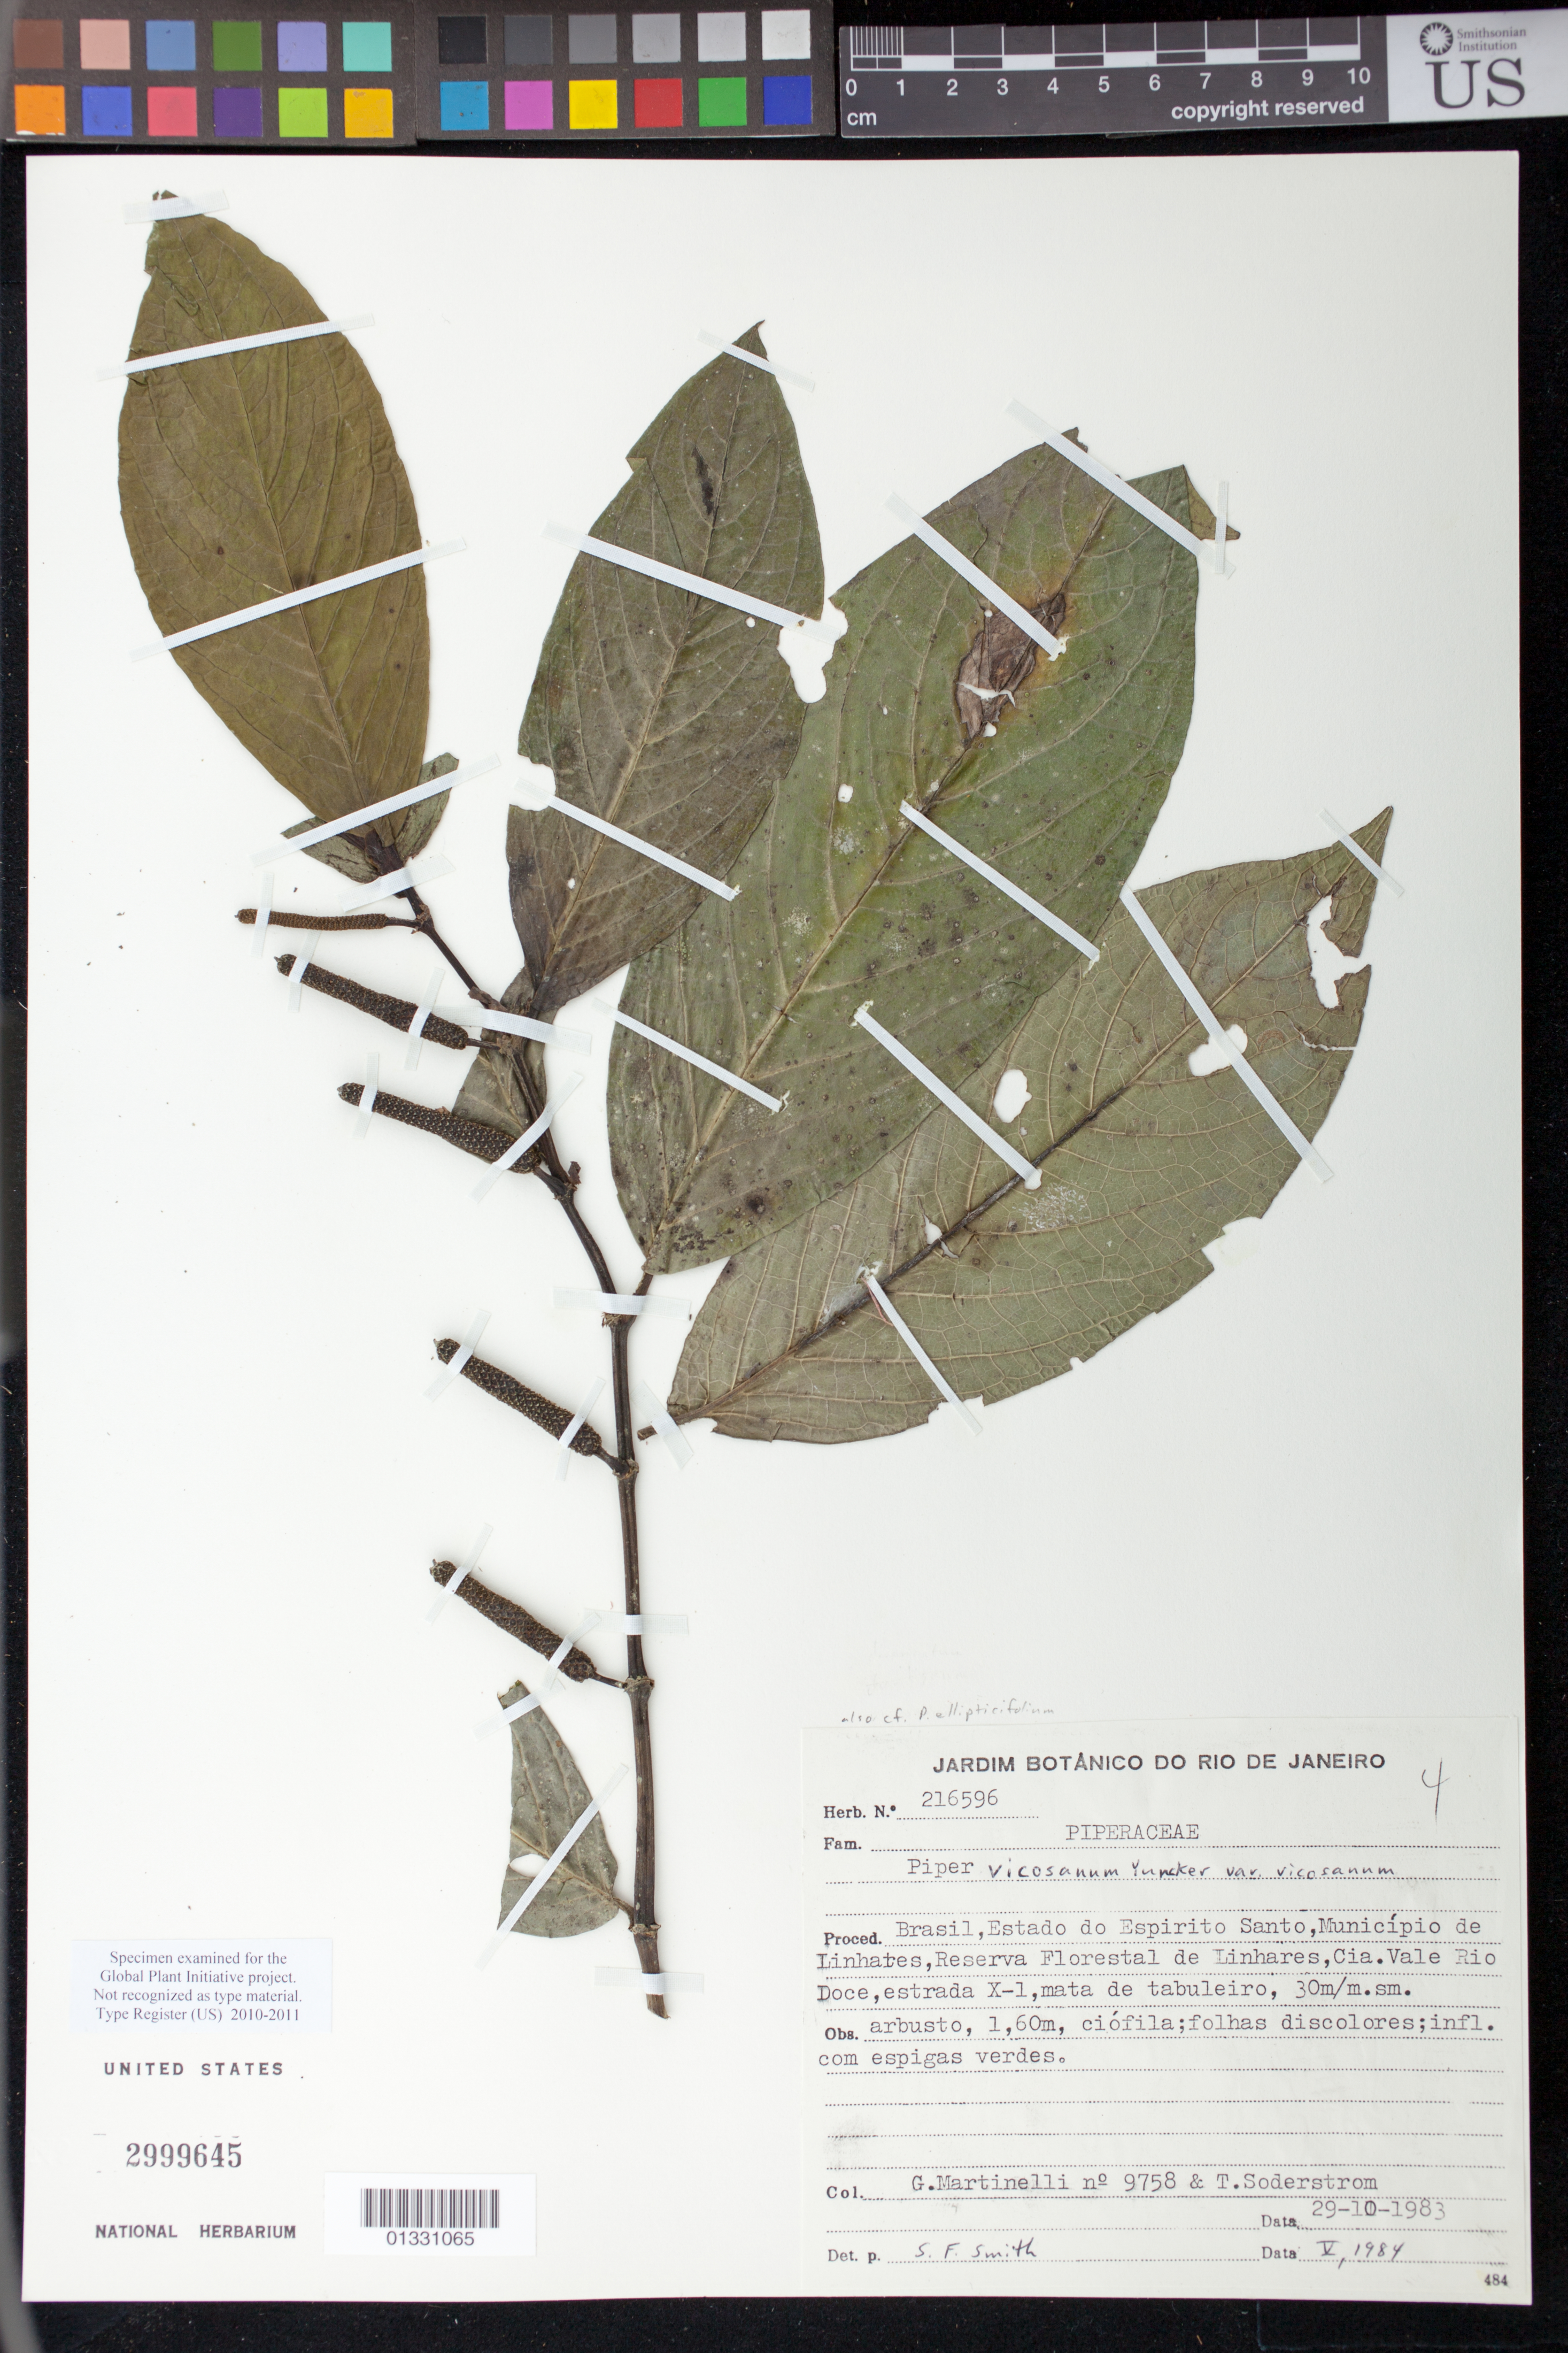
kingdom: Plantae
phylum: Tracheophyta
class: Magnoliopsida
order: Piperales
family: Piperaceae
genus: Piper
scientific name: Piper vicosanum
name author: Yunck.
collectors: G. Martinelli & T. R. Soderstrom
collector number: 9758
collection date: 1983-10-29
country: Brazil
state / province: Espírito Santo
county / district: Linhares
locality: Reserva Florestal de Linhares, Cia. Vale do Rio Doce, estrada X-1.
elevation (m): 30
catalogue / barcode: US 2999645